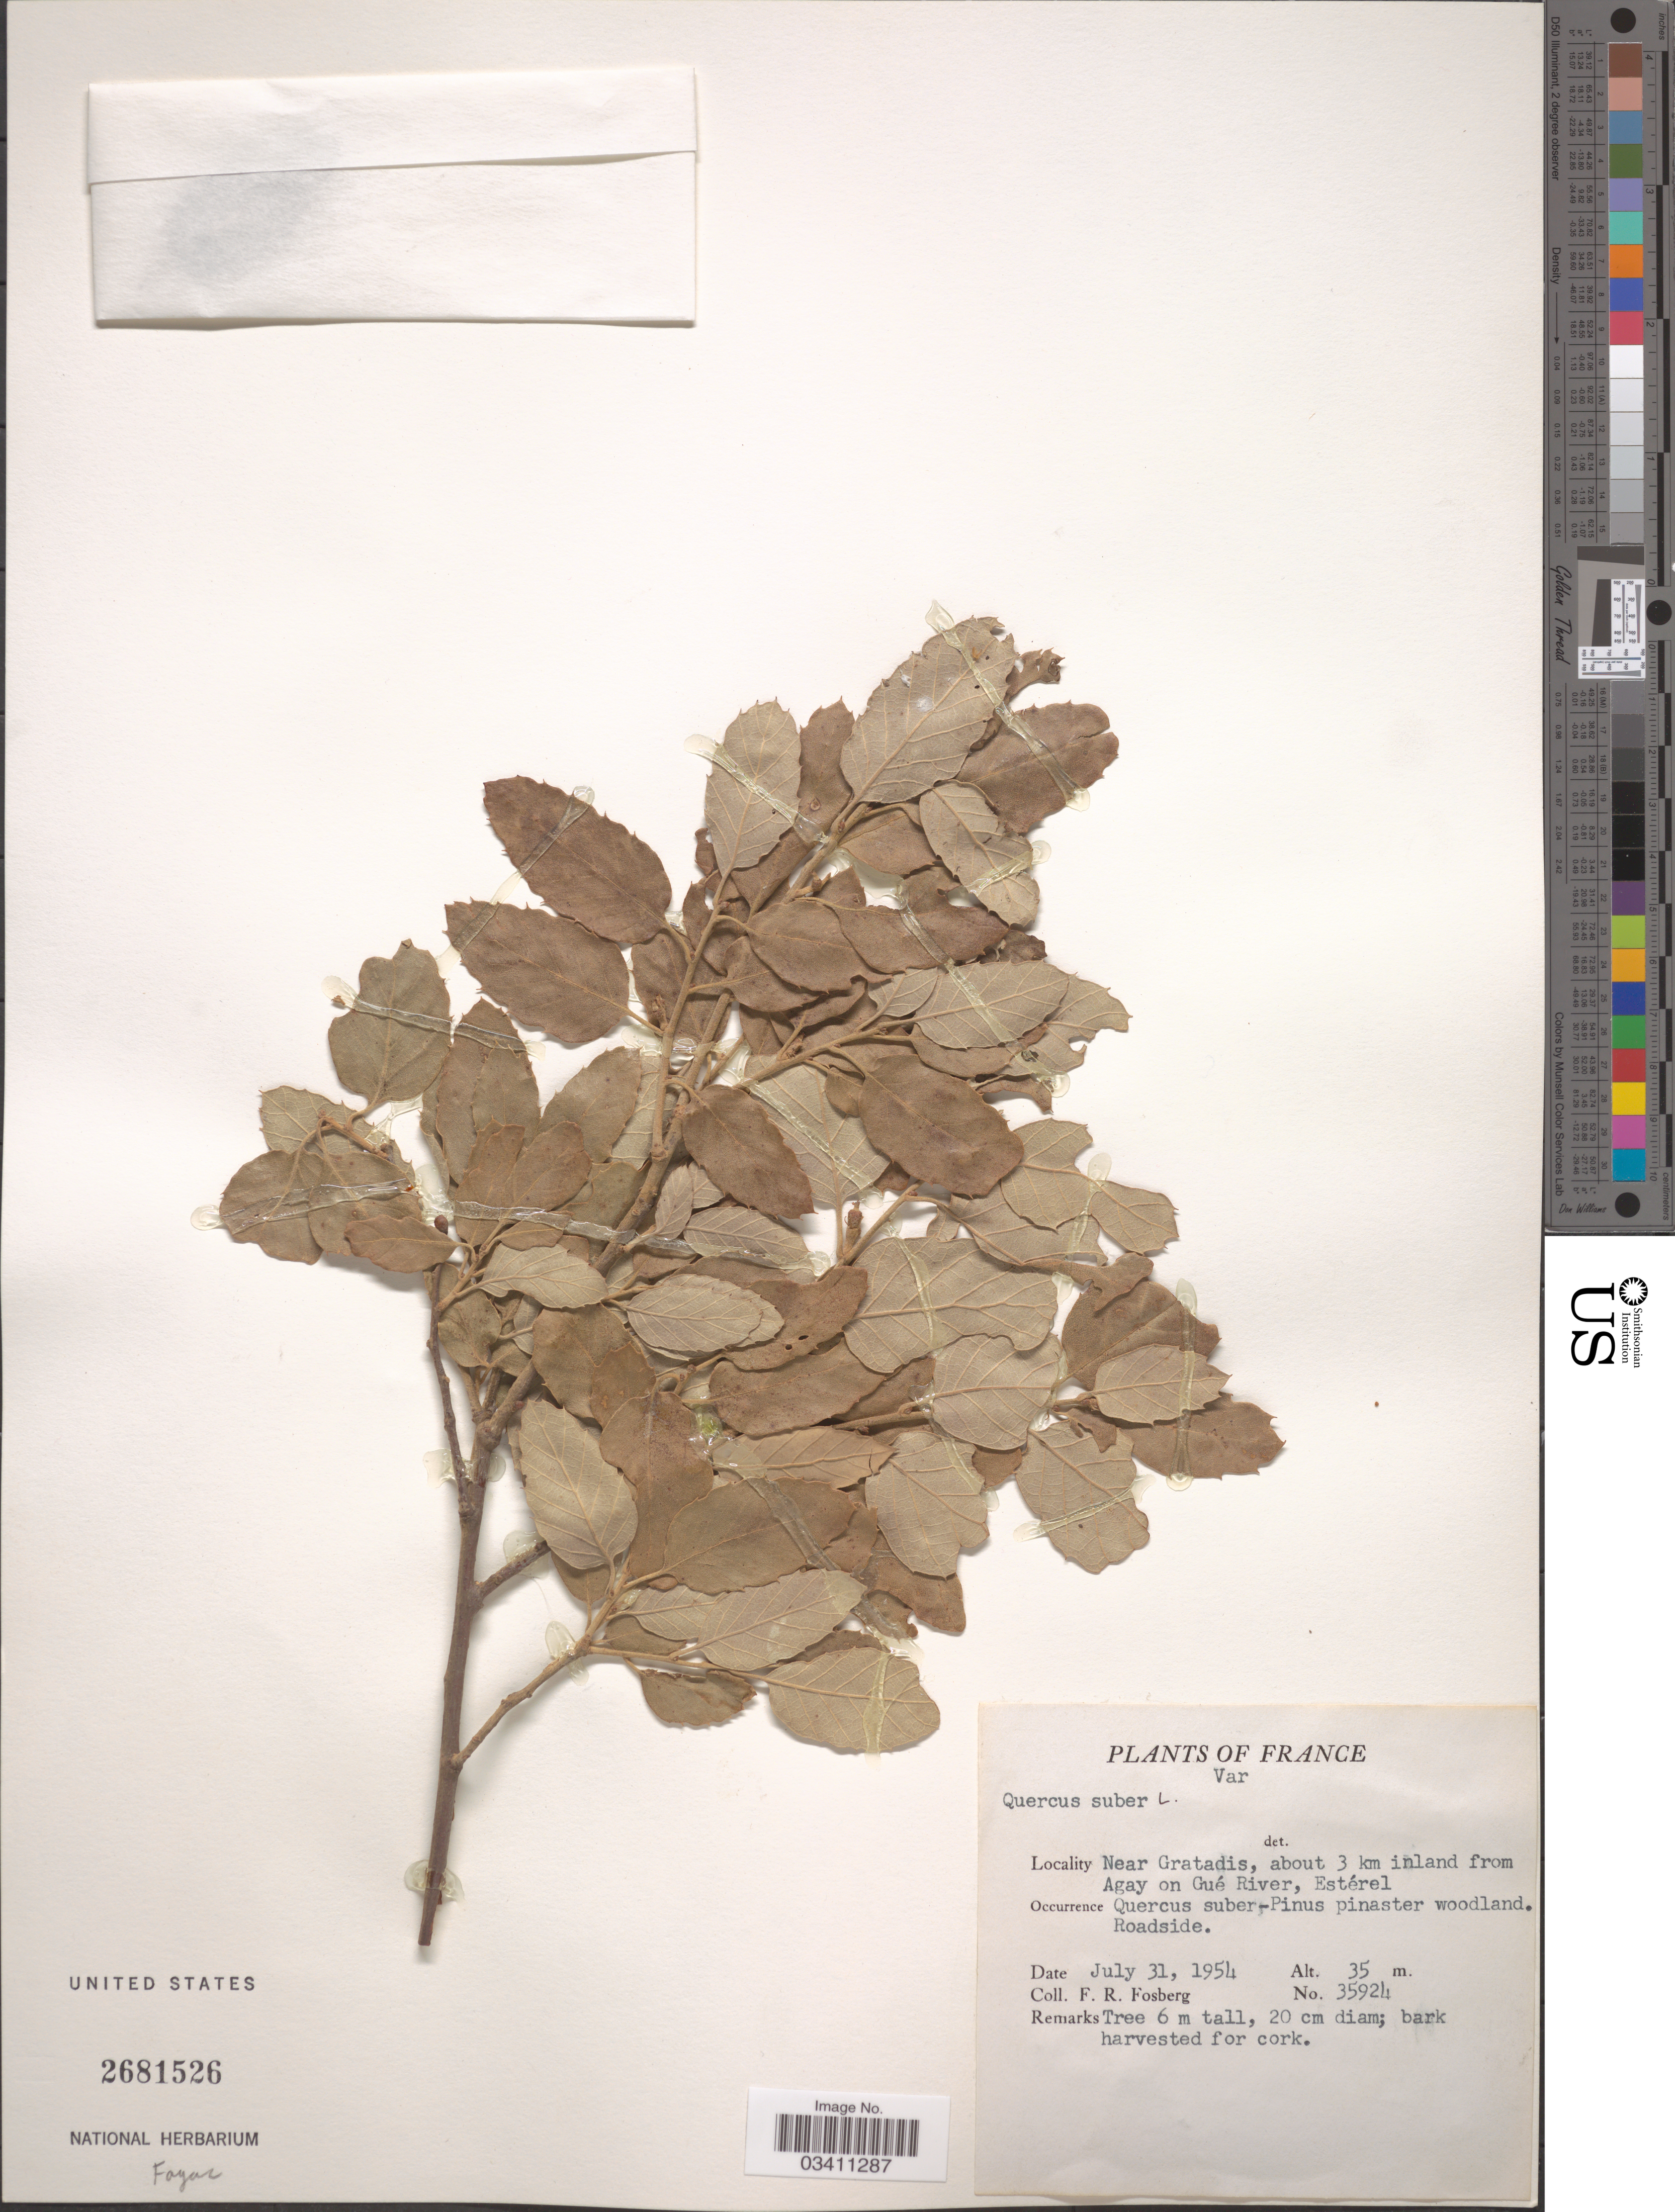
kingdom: Plantae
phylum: Tracheophyta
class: Magnoliopsida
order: Fagales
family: Fagaceae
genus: Quercus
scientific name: Quercus suber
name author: L.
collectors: F. R. Fosberg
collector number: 35924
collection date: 1954-07-31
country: France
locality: Var. Near Gradatis, about 3 km inland from Agay on Gué River, Estérel.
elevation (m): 35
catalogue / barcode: US 2681526